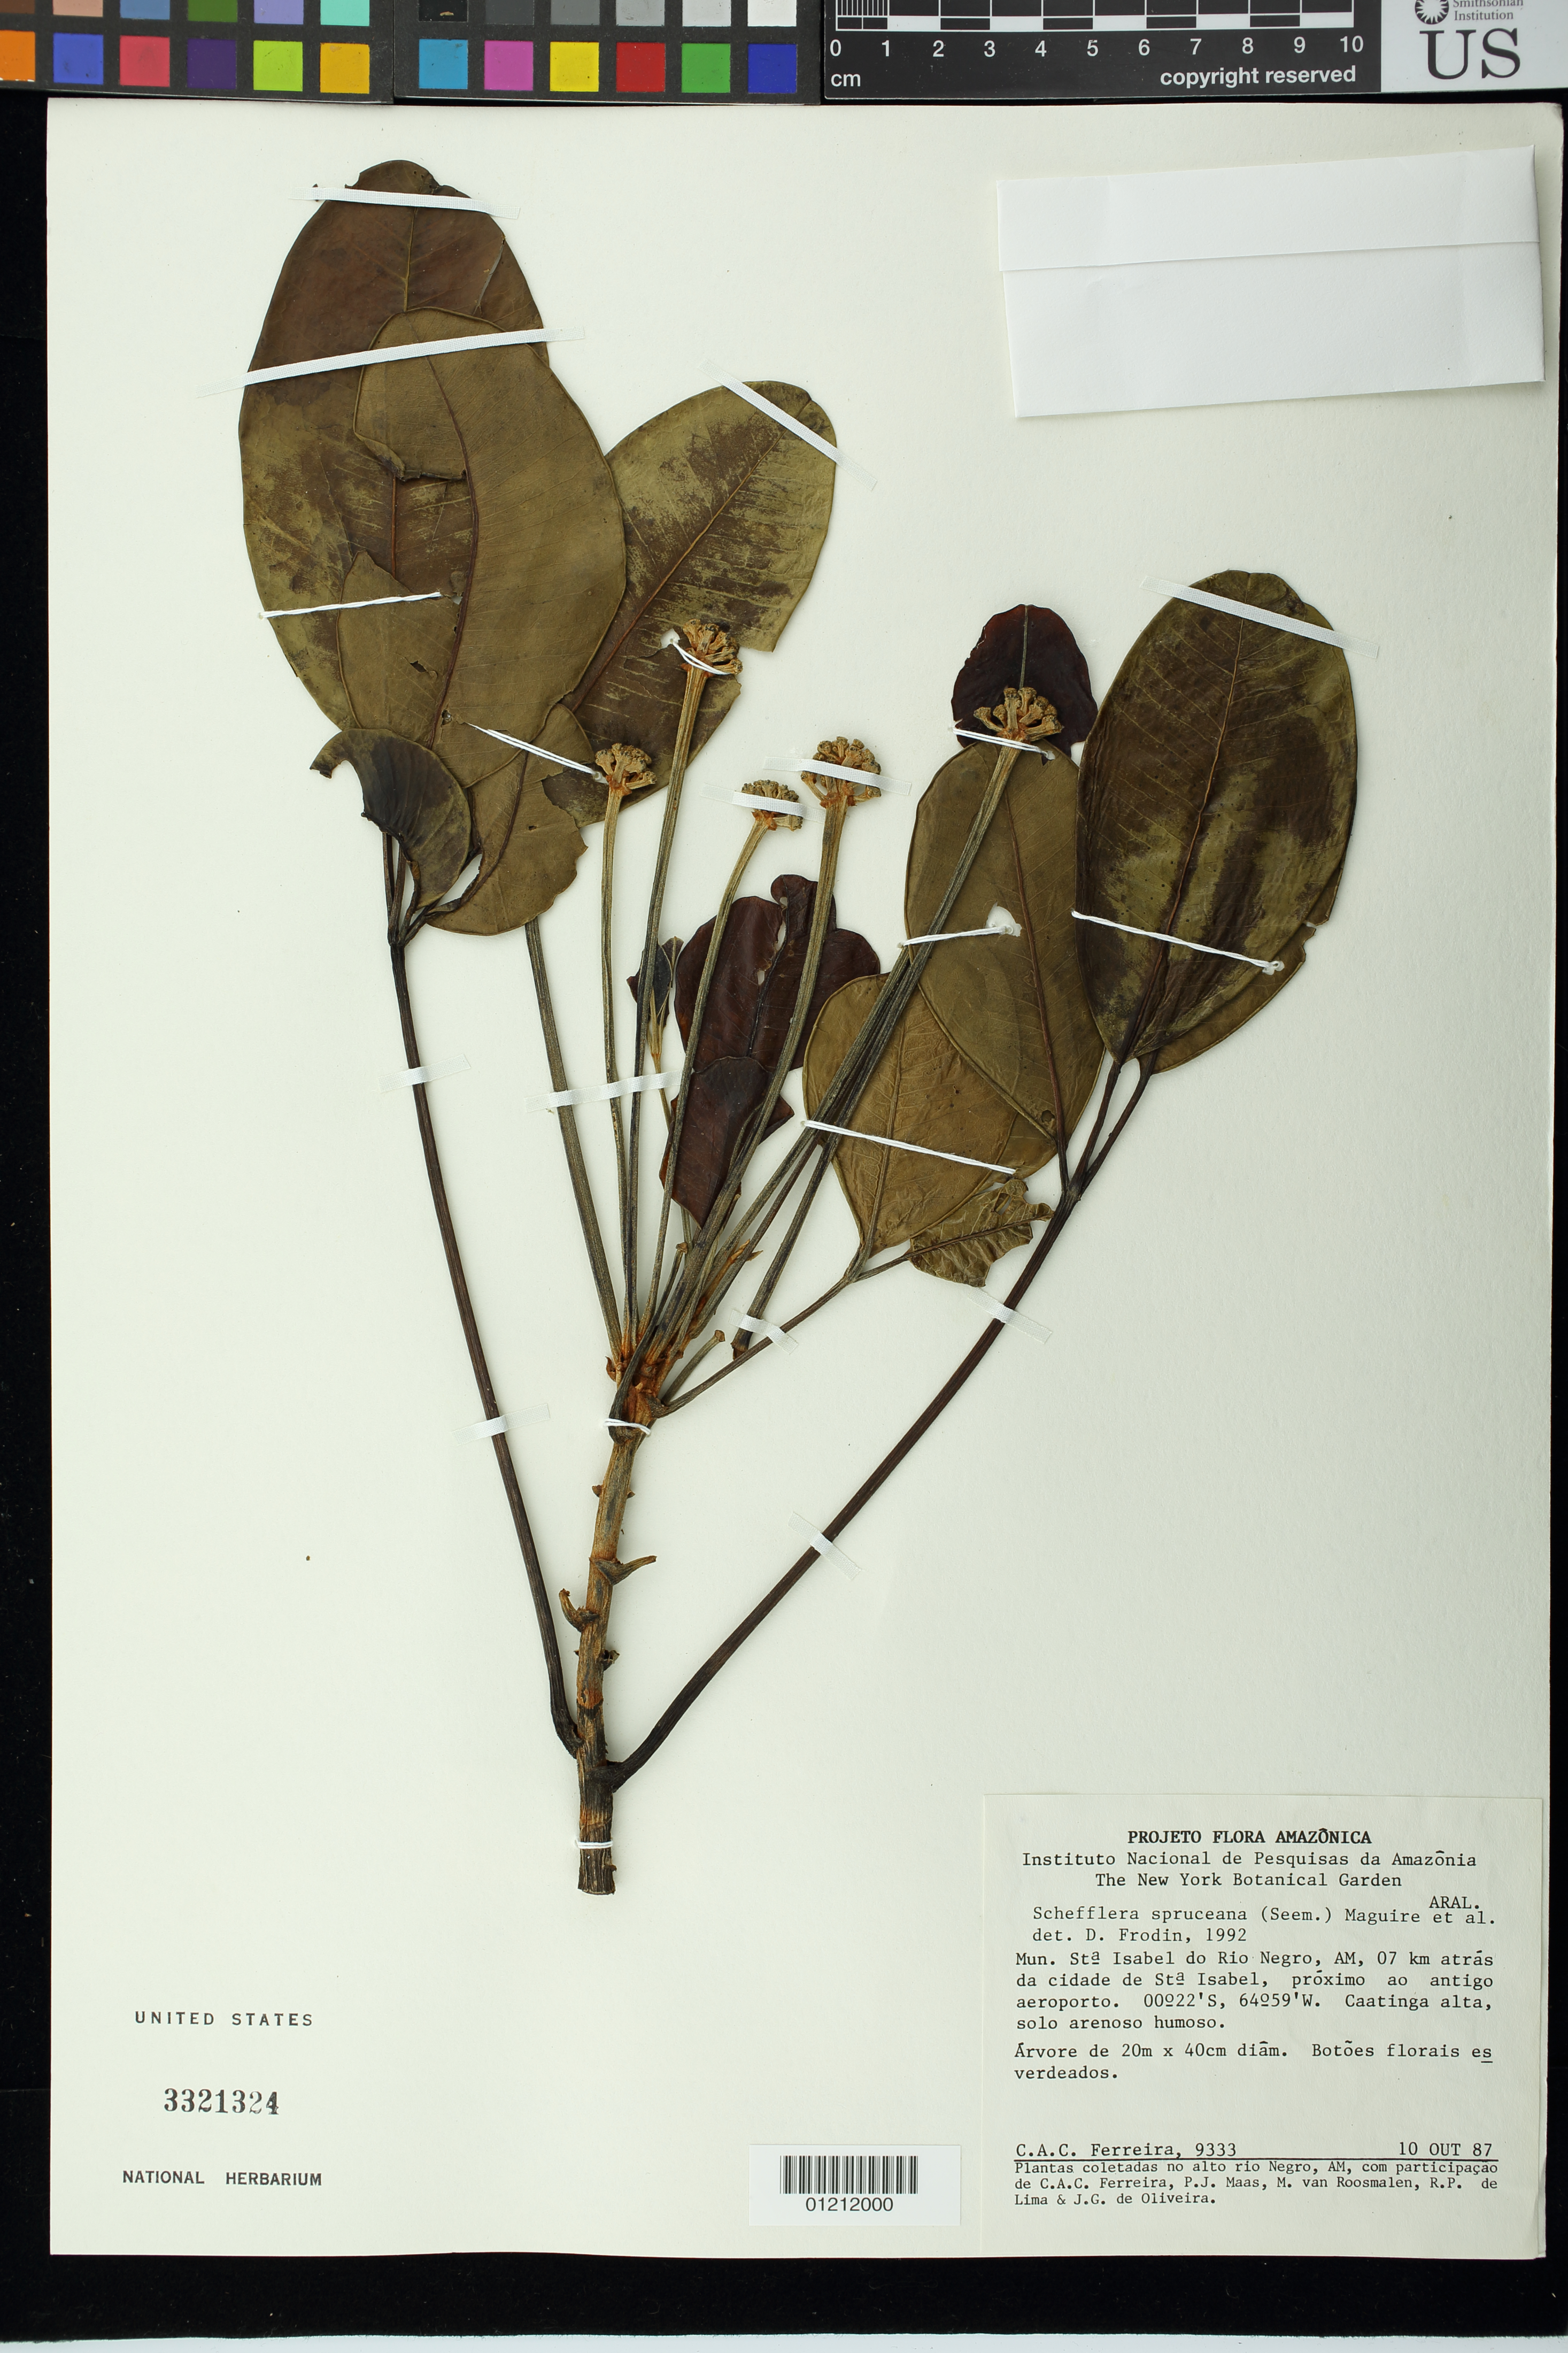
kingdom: Plantae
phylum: Tracheophyta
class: Magnoliopsida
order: Apiales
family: Araliaceae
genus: Schefflera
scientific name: Schefflera spruceana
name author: (Seem.) Maguire et al.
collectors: C. A. Cid Ferreira, P. Maas, M. G. M. v. Roosmalen & R. P. Lima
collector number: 9333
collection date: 1987-10-10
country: Brazil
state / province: Amazonas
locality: Mun. Sta Isabel do Rio Negro, AM, 07 km atrás da cidade de Sta Isabel, próximo ao antigo aeroporto. Caatinga alta, solo arenoso humoso.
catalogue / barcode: US 3321324